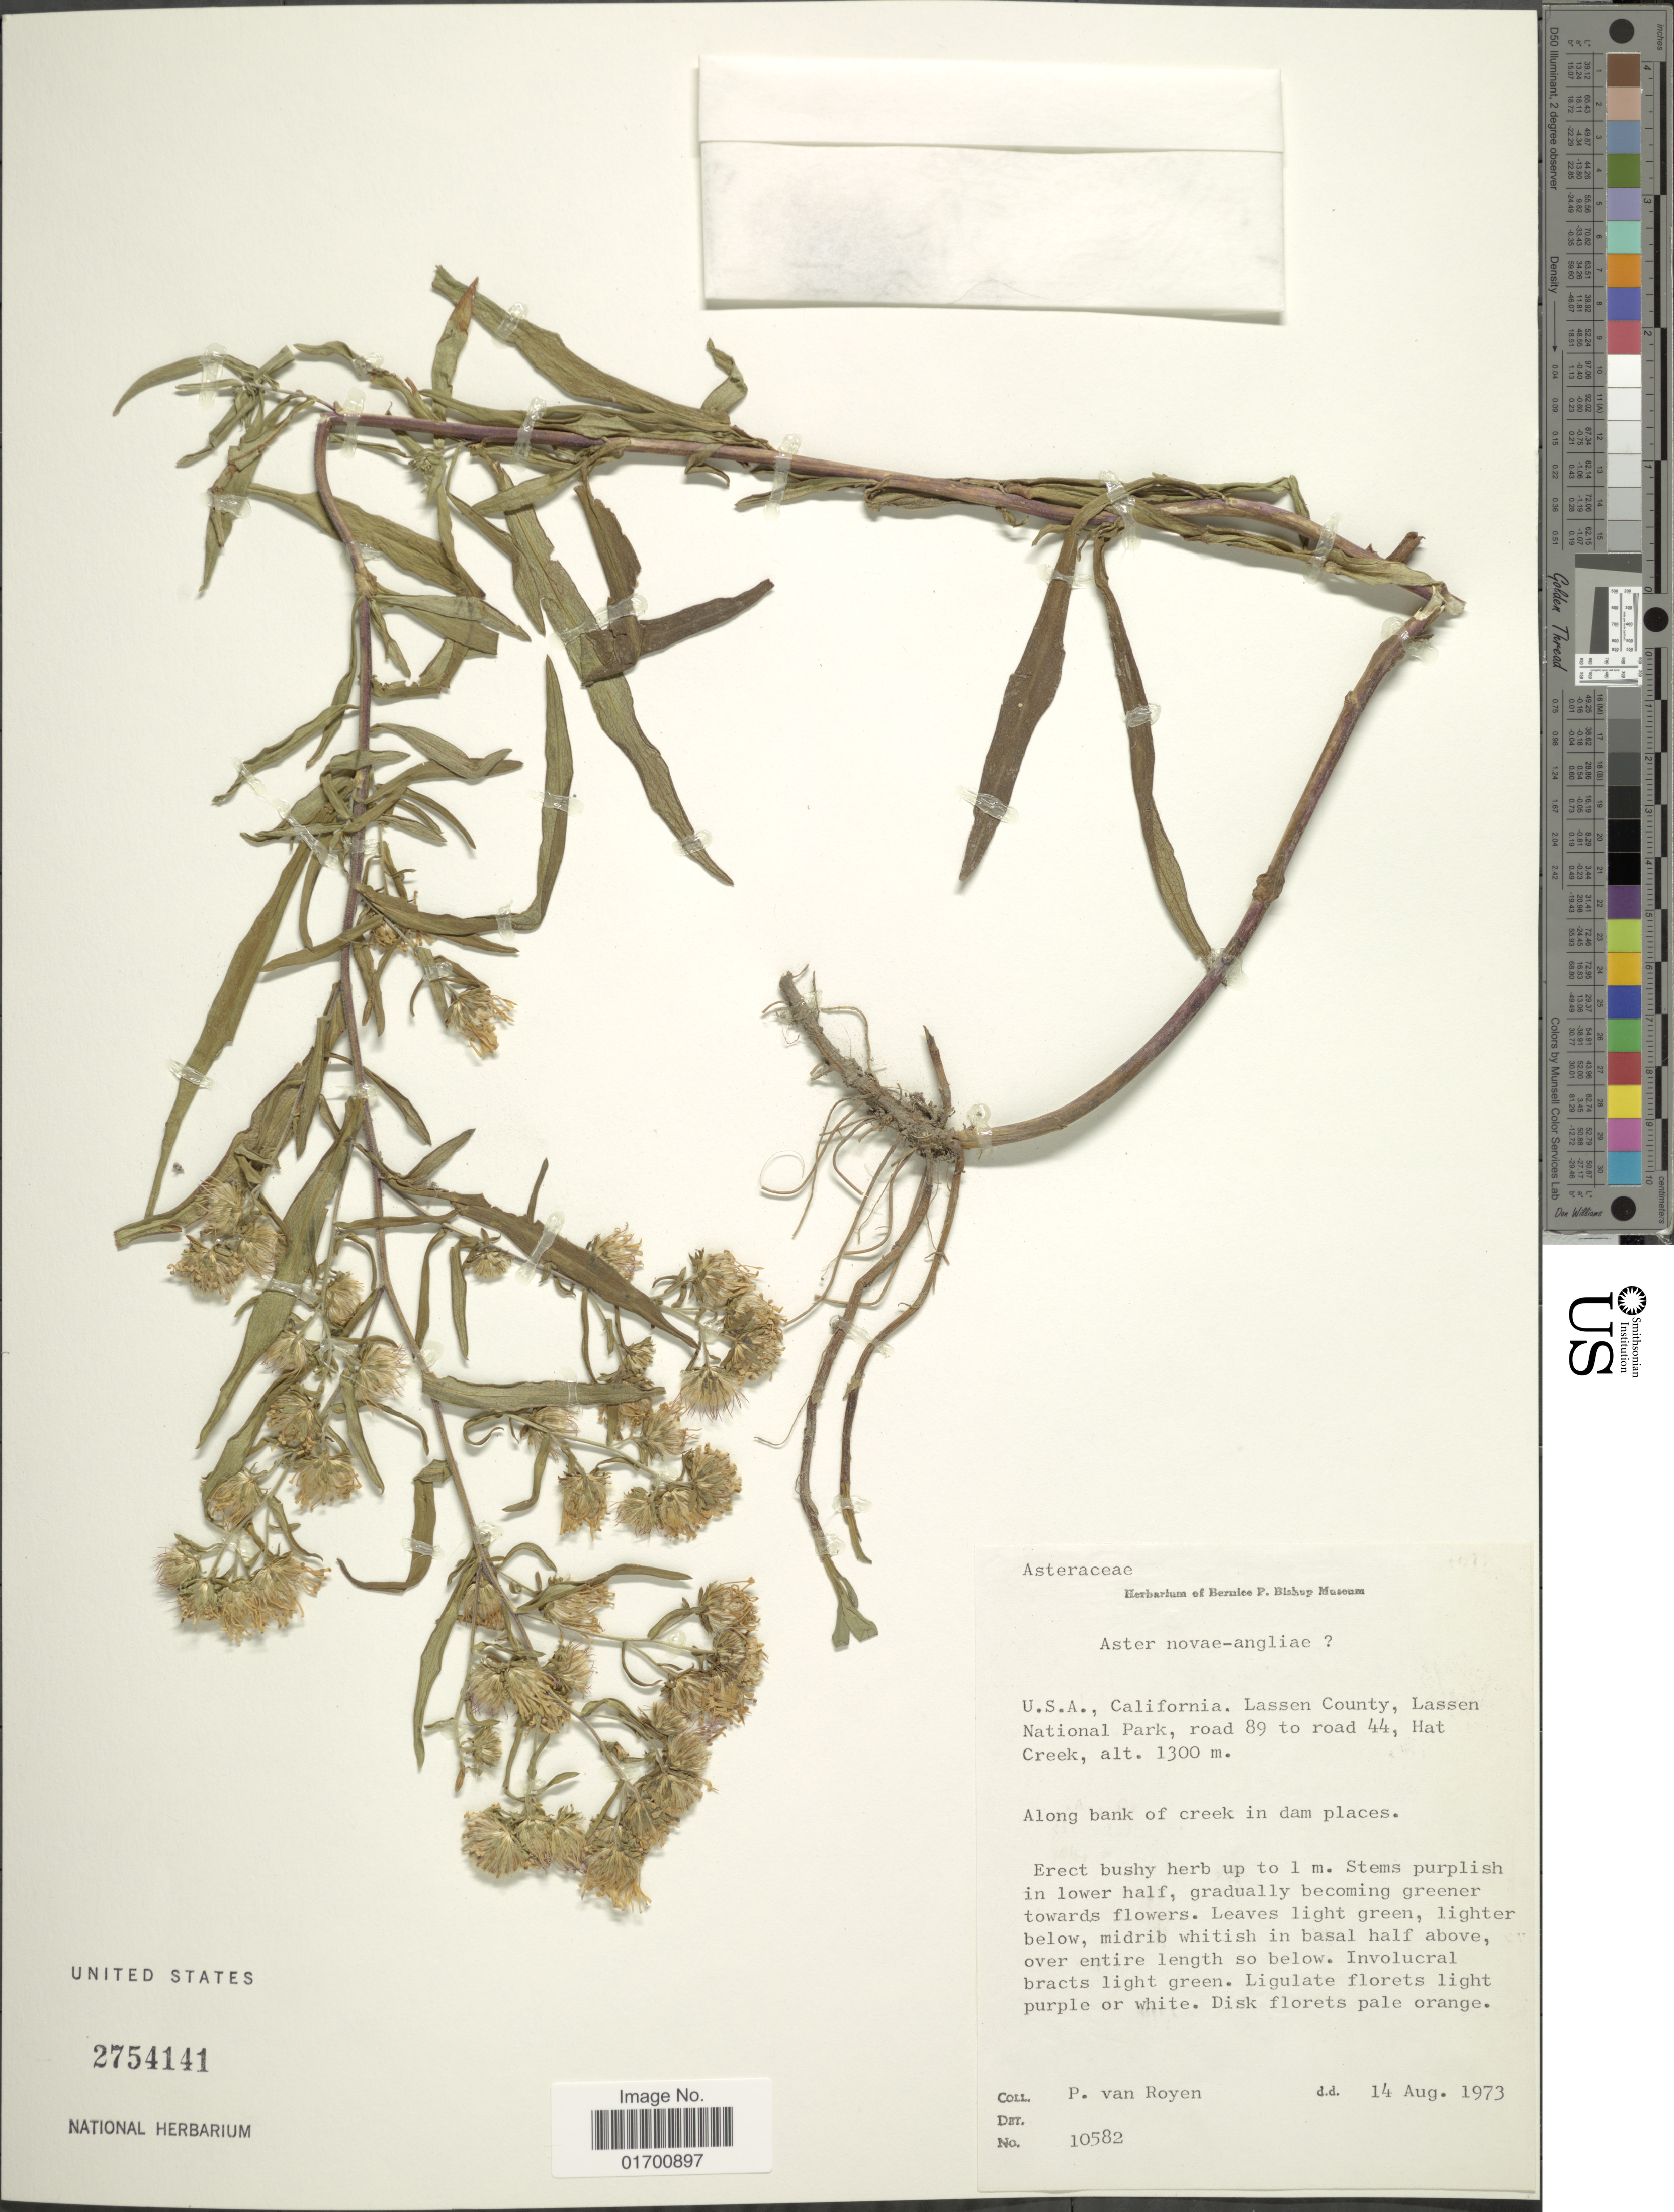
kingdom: Plantae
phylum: Tracheophyta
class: Magnoliopsida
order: Asterales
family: Asteraceae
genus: Symphyotrichum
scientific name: Symphyotrichum novae-angliae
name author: (L.) G.L. Nesom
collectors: P. van Royen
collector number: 10582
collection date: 1973-08-14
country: United States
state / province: California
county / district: Lassen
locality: Lassen County, Lassen National Park, road 89 to road 44, Hat Creek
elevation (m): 1300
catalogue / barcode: US 2754141